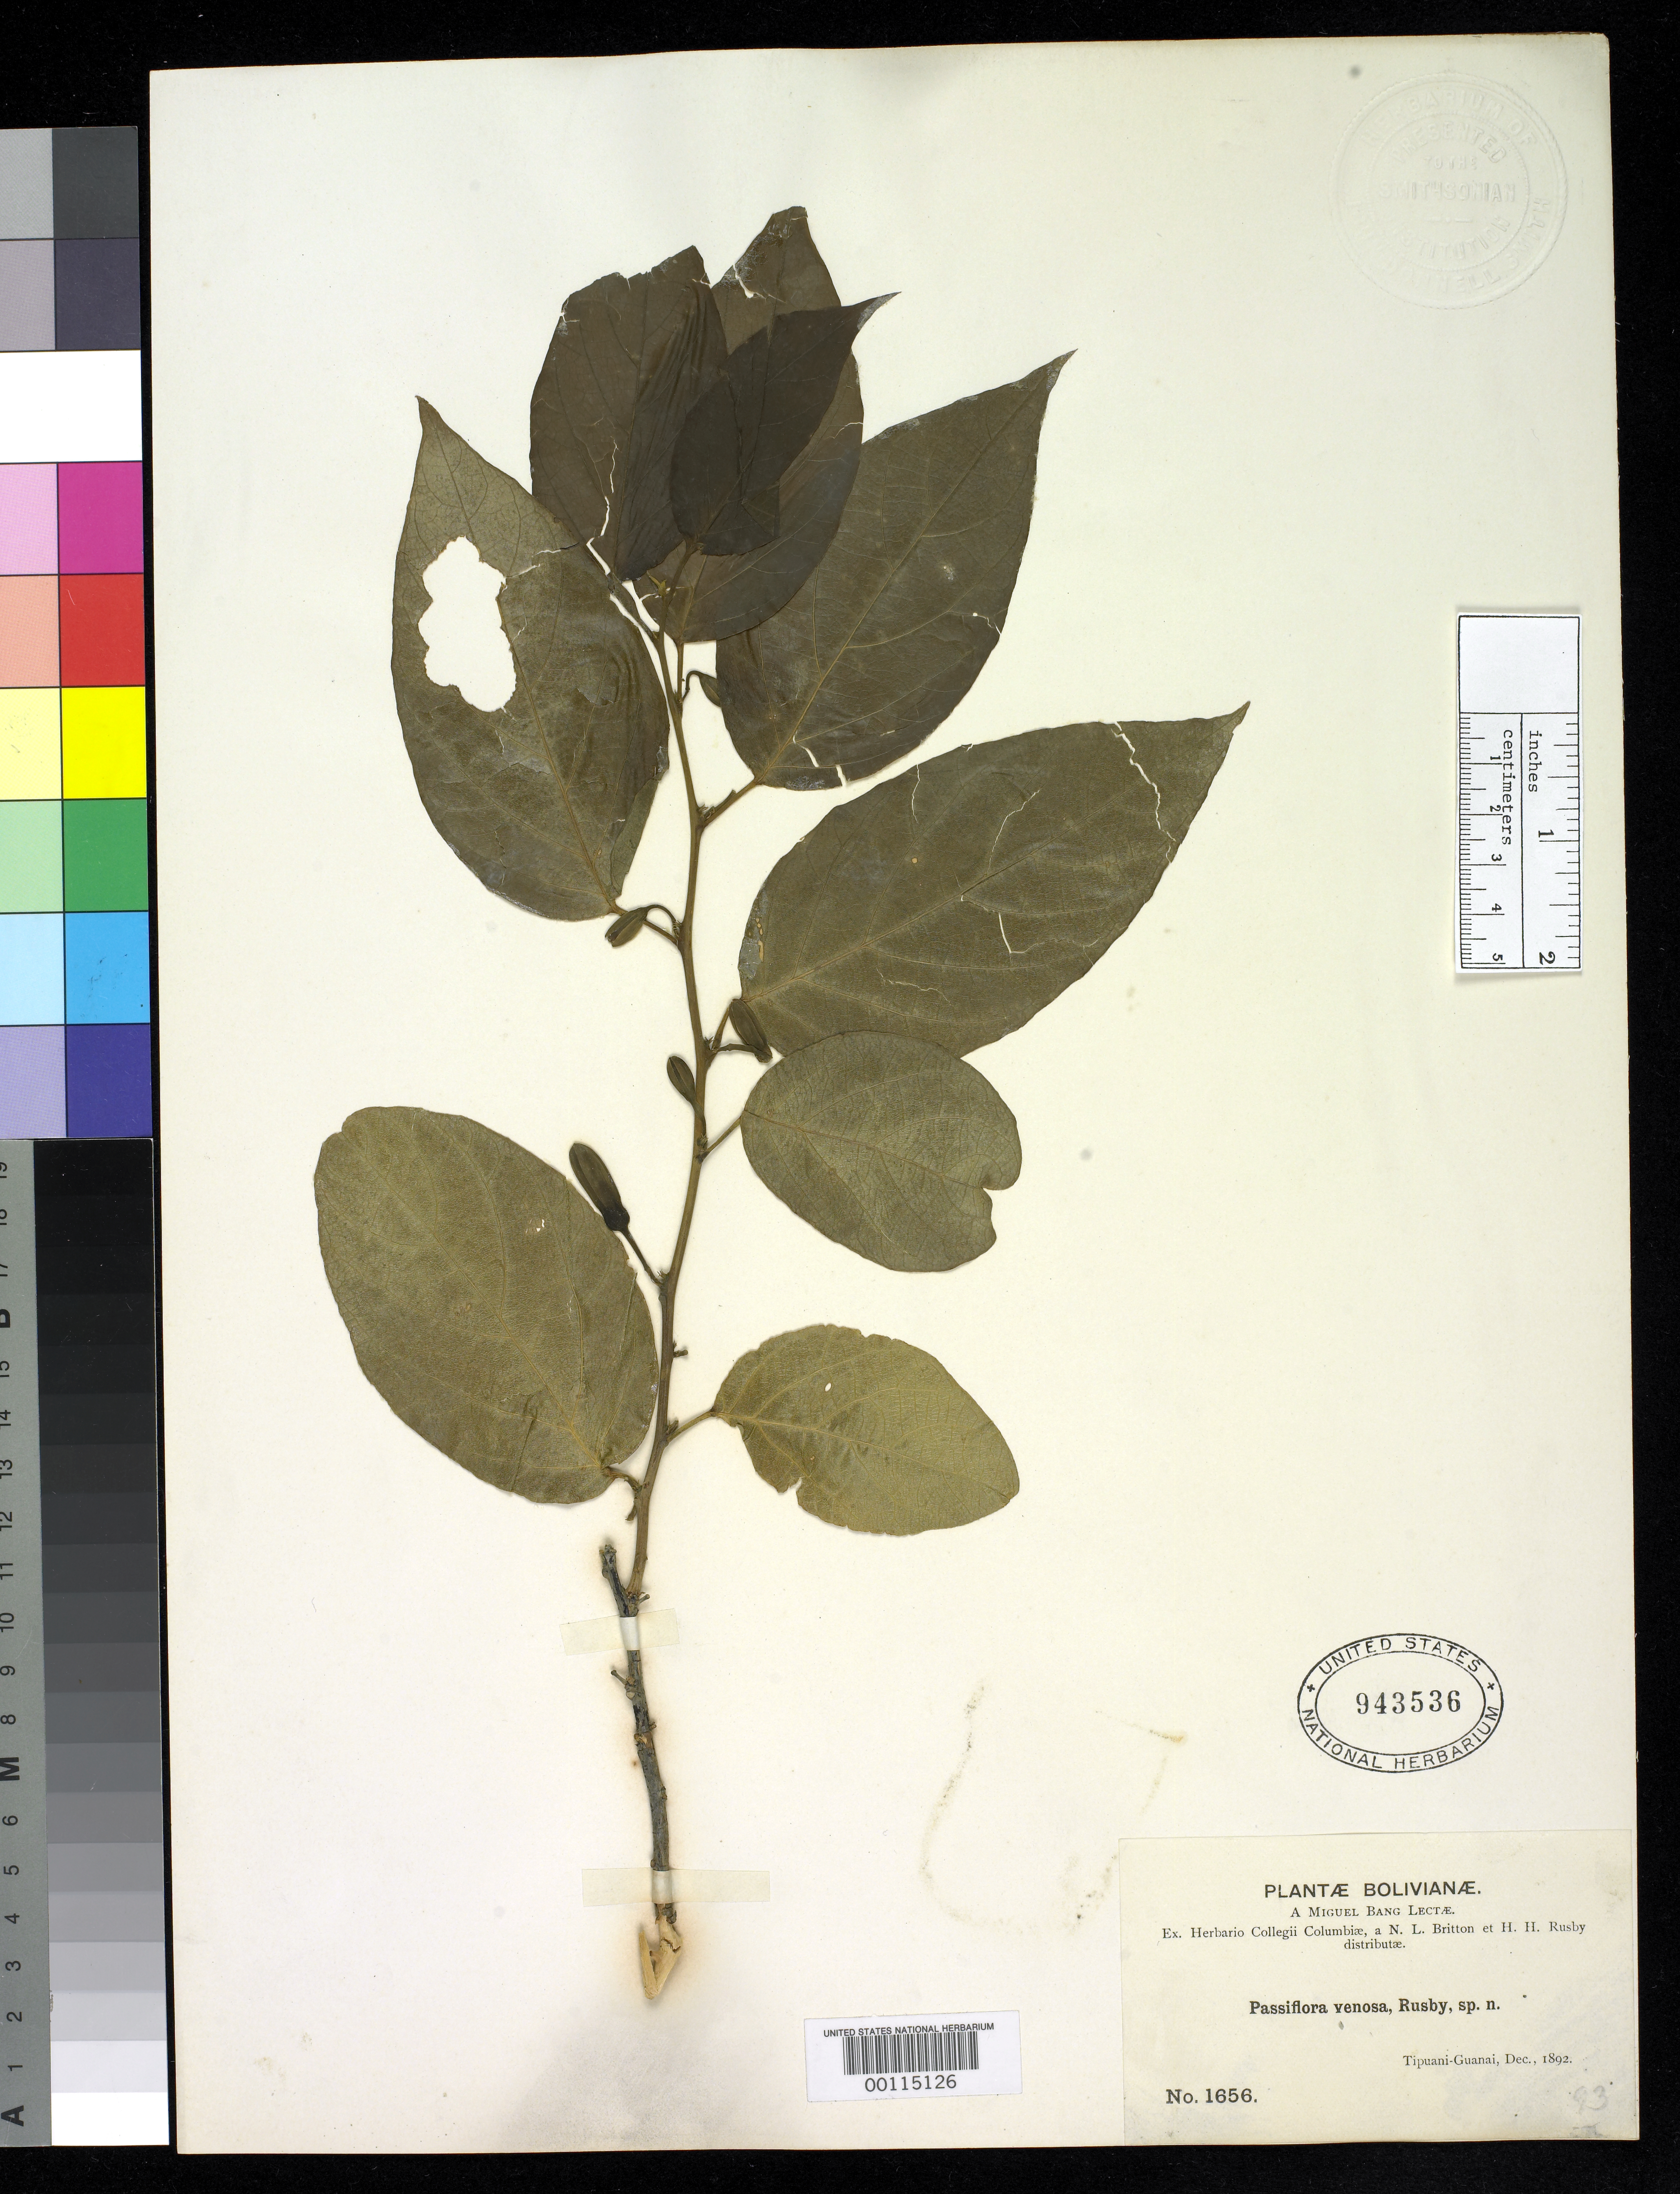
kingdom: Plantae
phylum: Tracheophyta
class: Magnoliopsida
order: Malpighiales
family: Passifloraceae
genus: Passiflora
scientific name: Passiflora venosa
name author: Rusby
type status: Isotype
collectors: M. Bang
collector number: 1656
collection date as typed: Dec 1892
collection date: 1892-12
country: Bolivia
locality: Between Tipuani and Guanai.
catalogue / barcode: US 943536